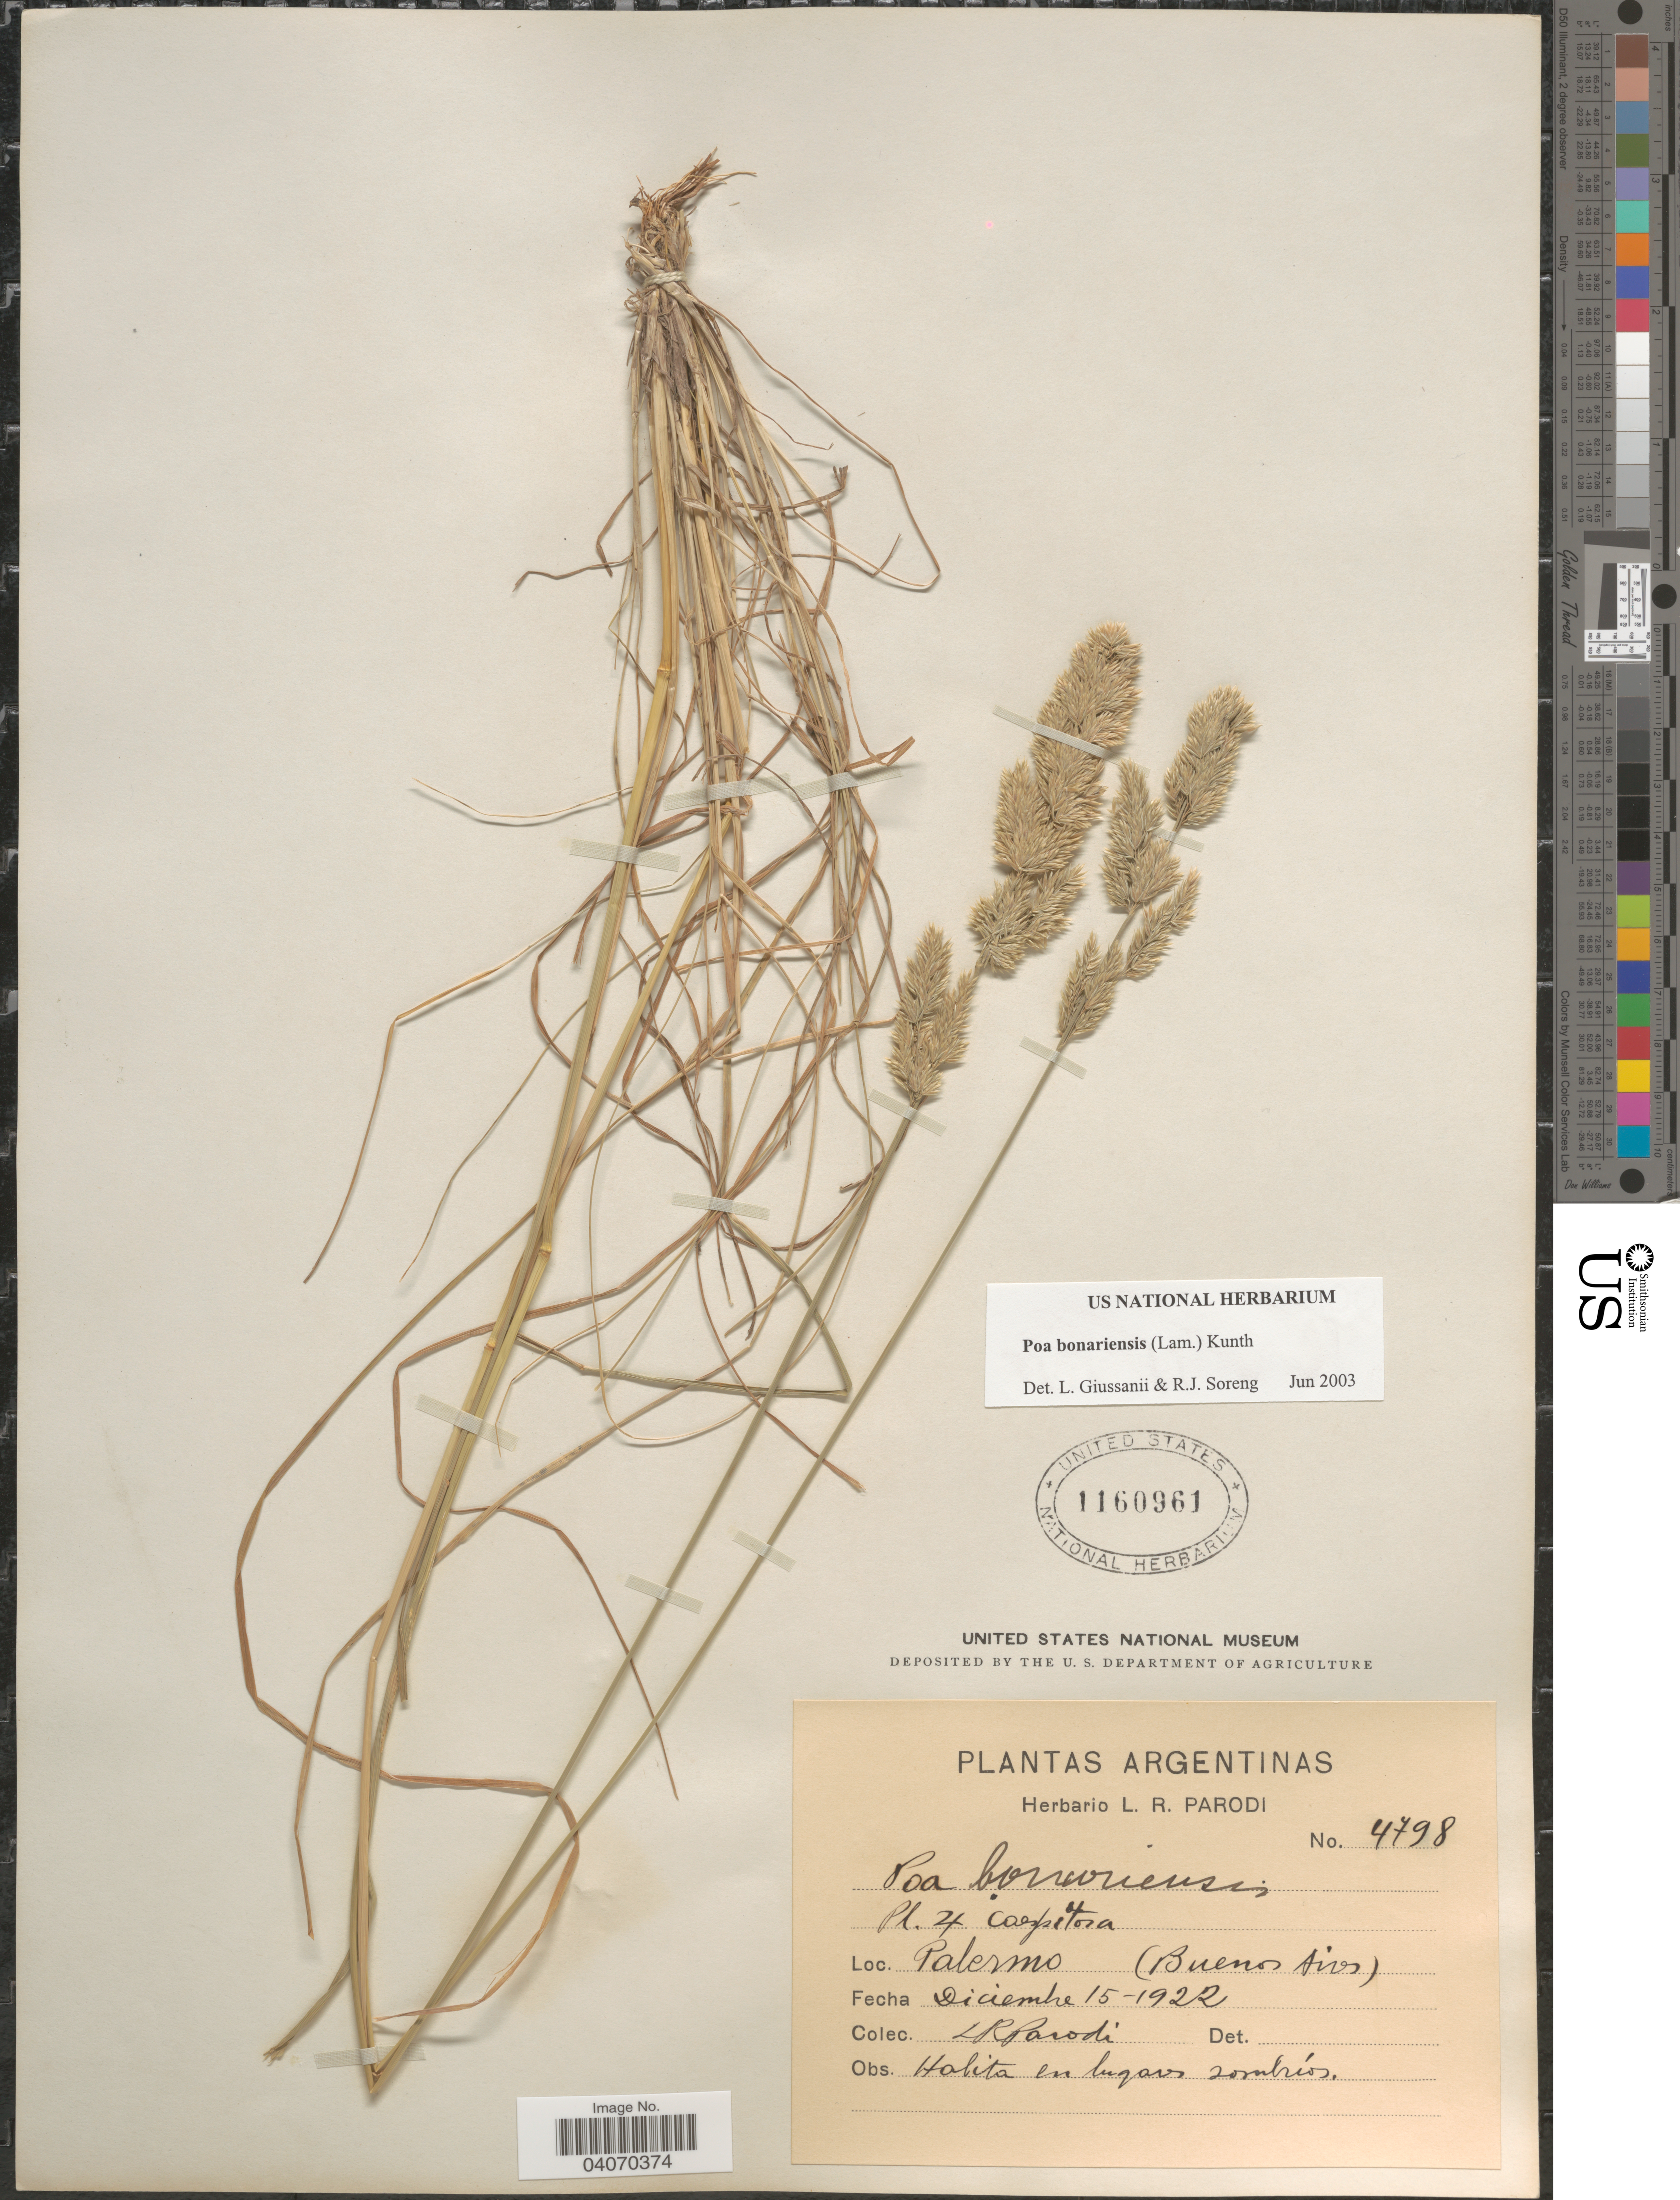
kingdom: Plantae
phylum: Tracheophyta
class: Liliopsida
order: Poales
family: Poaceae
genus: Poa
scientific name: Poa bonariensis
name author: (Lam.) Kunth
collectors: L. R. Parodi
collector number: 4798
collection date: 1922-12-15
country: Argentina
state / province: Buenos Aires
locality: Palermo.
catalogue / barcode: US 1160961